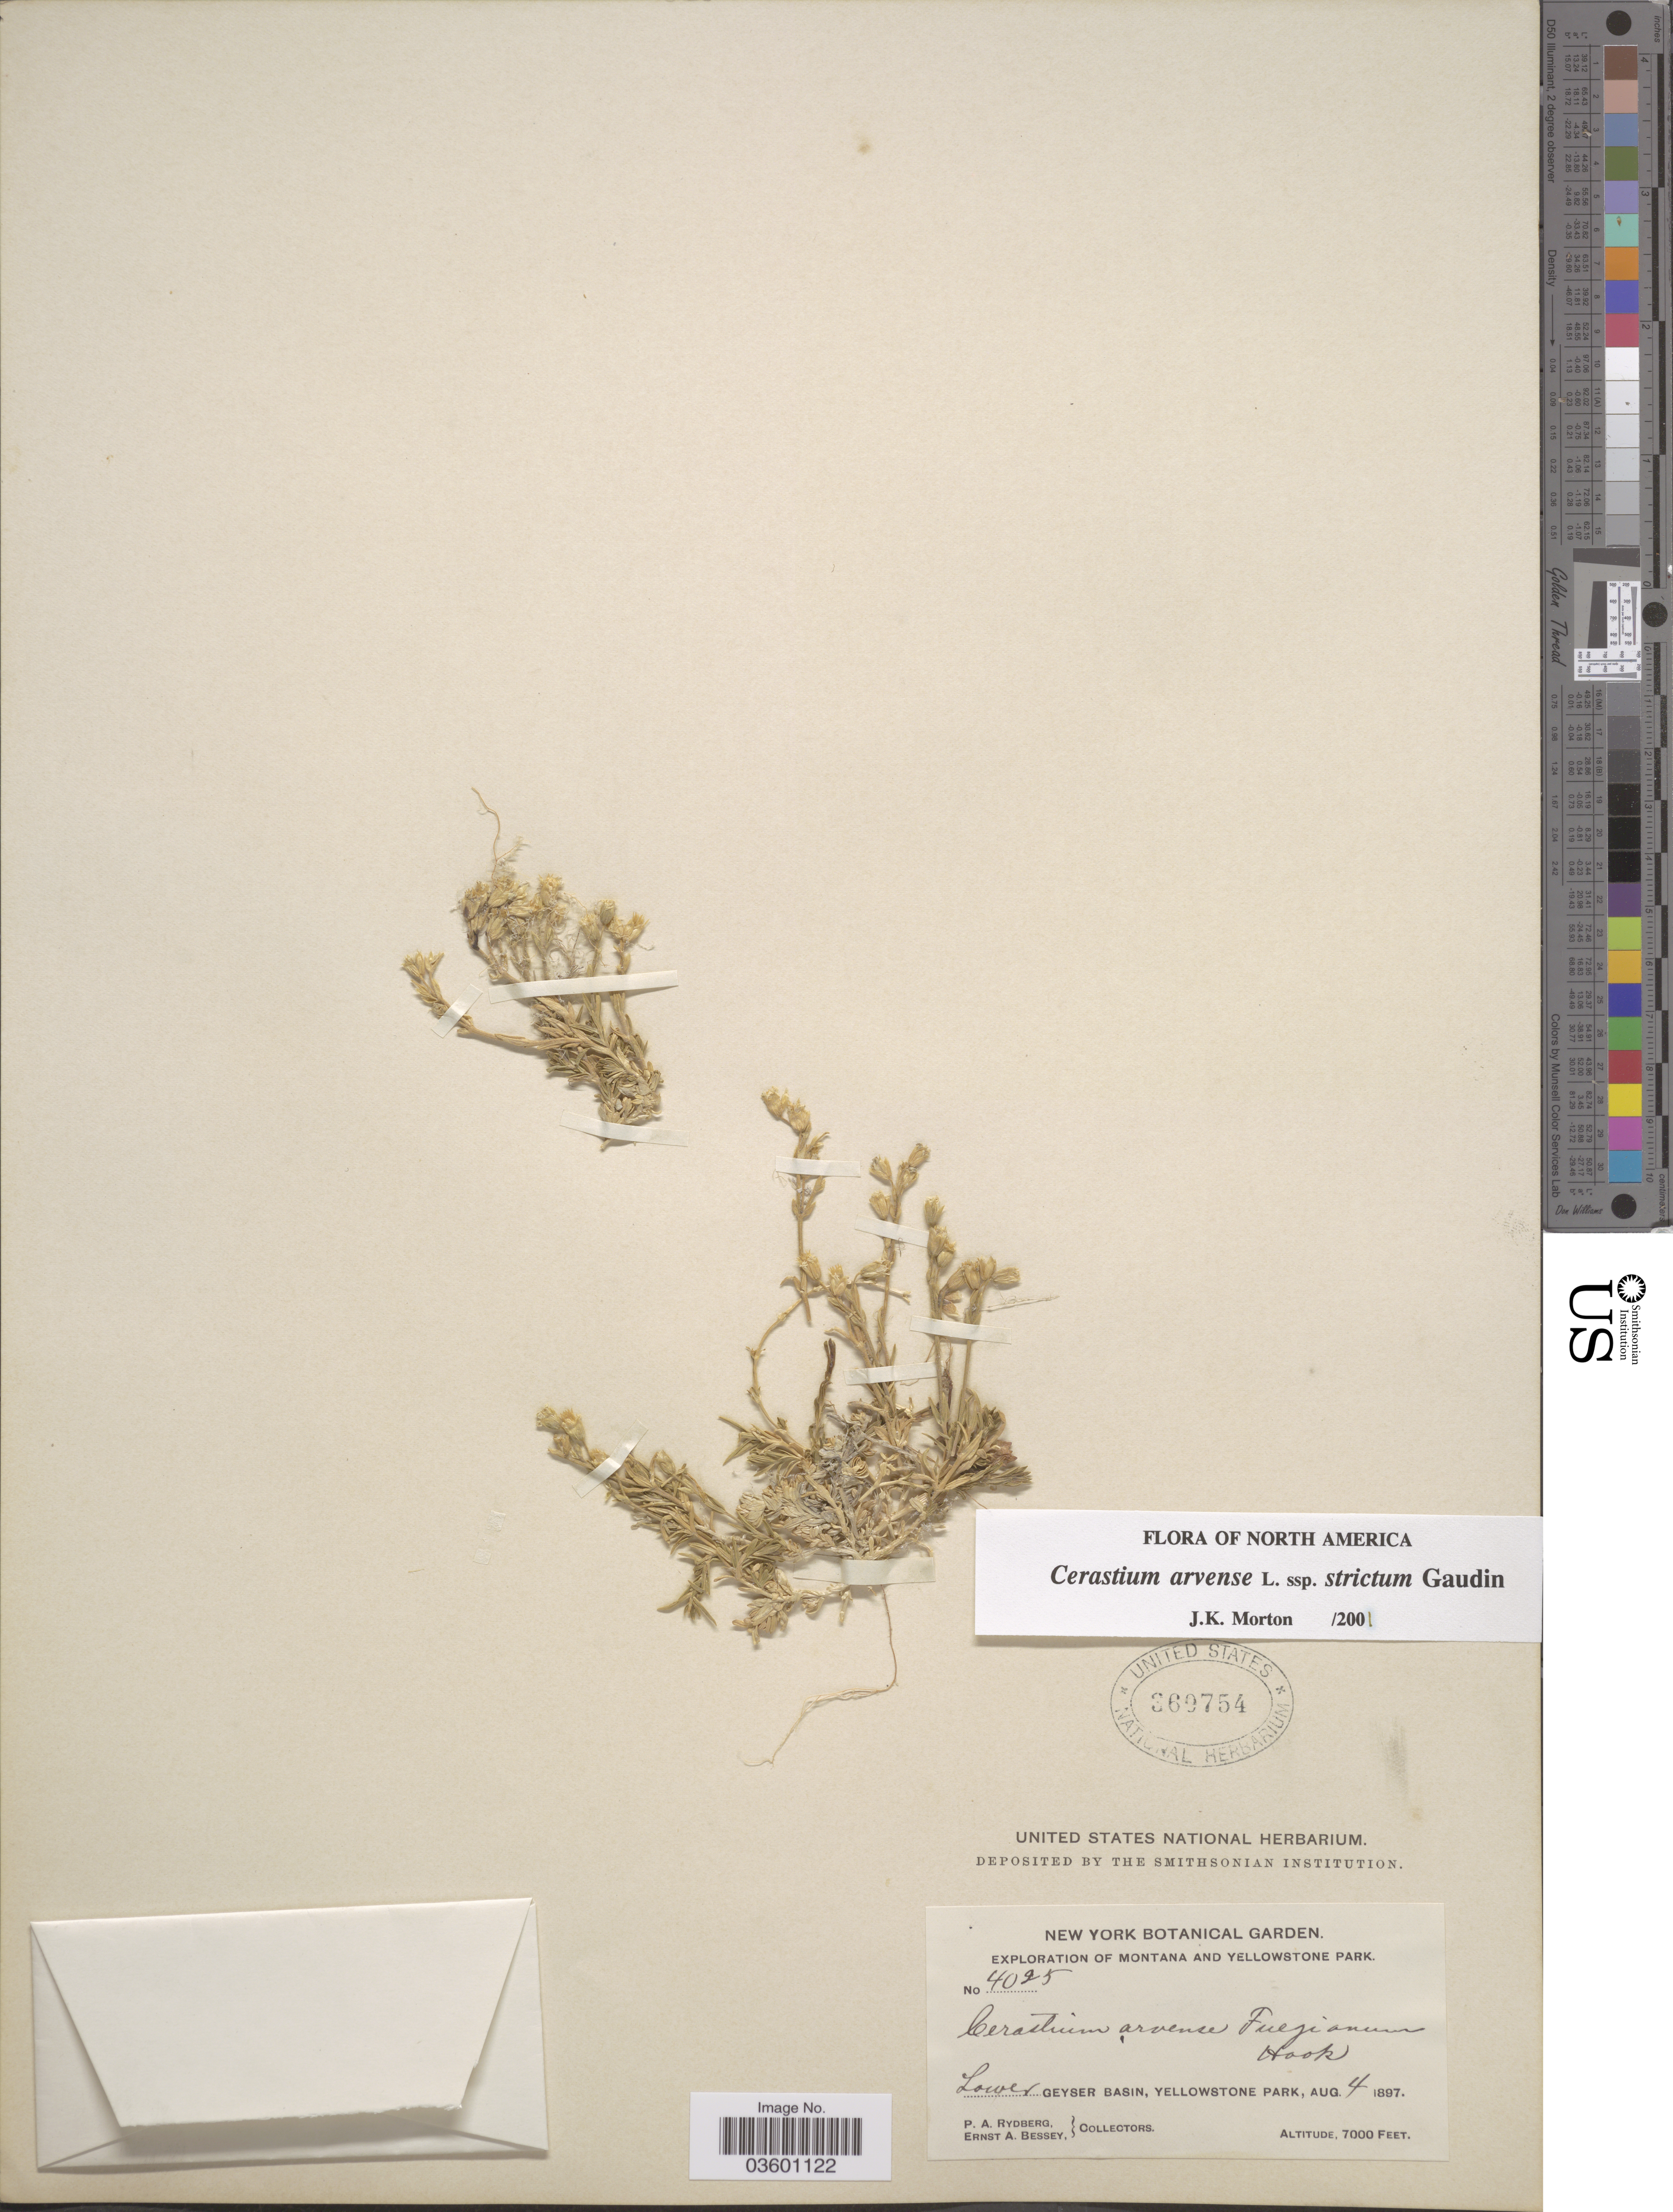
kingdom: Plantae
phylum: Tracheophyta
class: Magnoliopsida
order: Caryophyllales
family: Caryophyllaceae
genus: Cerastium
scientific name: Cerastium arvense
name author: L.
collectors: P. A. Rydberg & E. A. Bessey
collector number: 4025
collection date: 1897-08-04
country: United States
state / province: Montana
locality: Yellowstone Park. Lower Geyser Basin, Yellowstone Park.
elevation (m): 2134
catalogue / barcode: US 360754